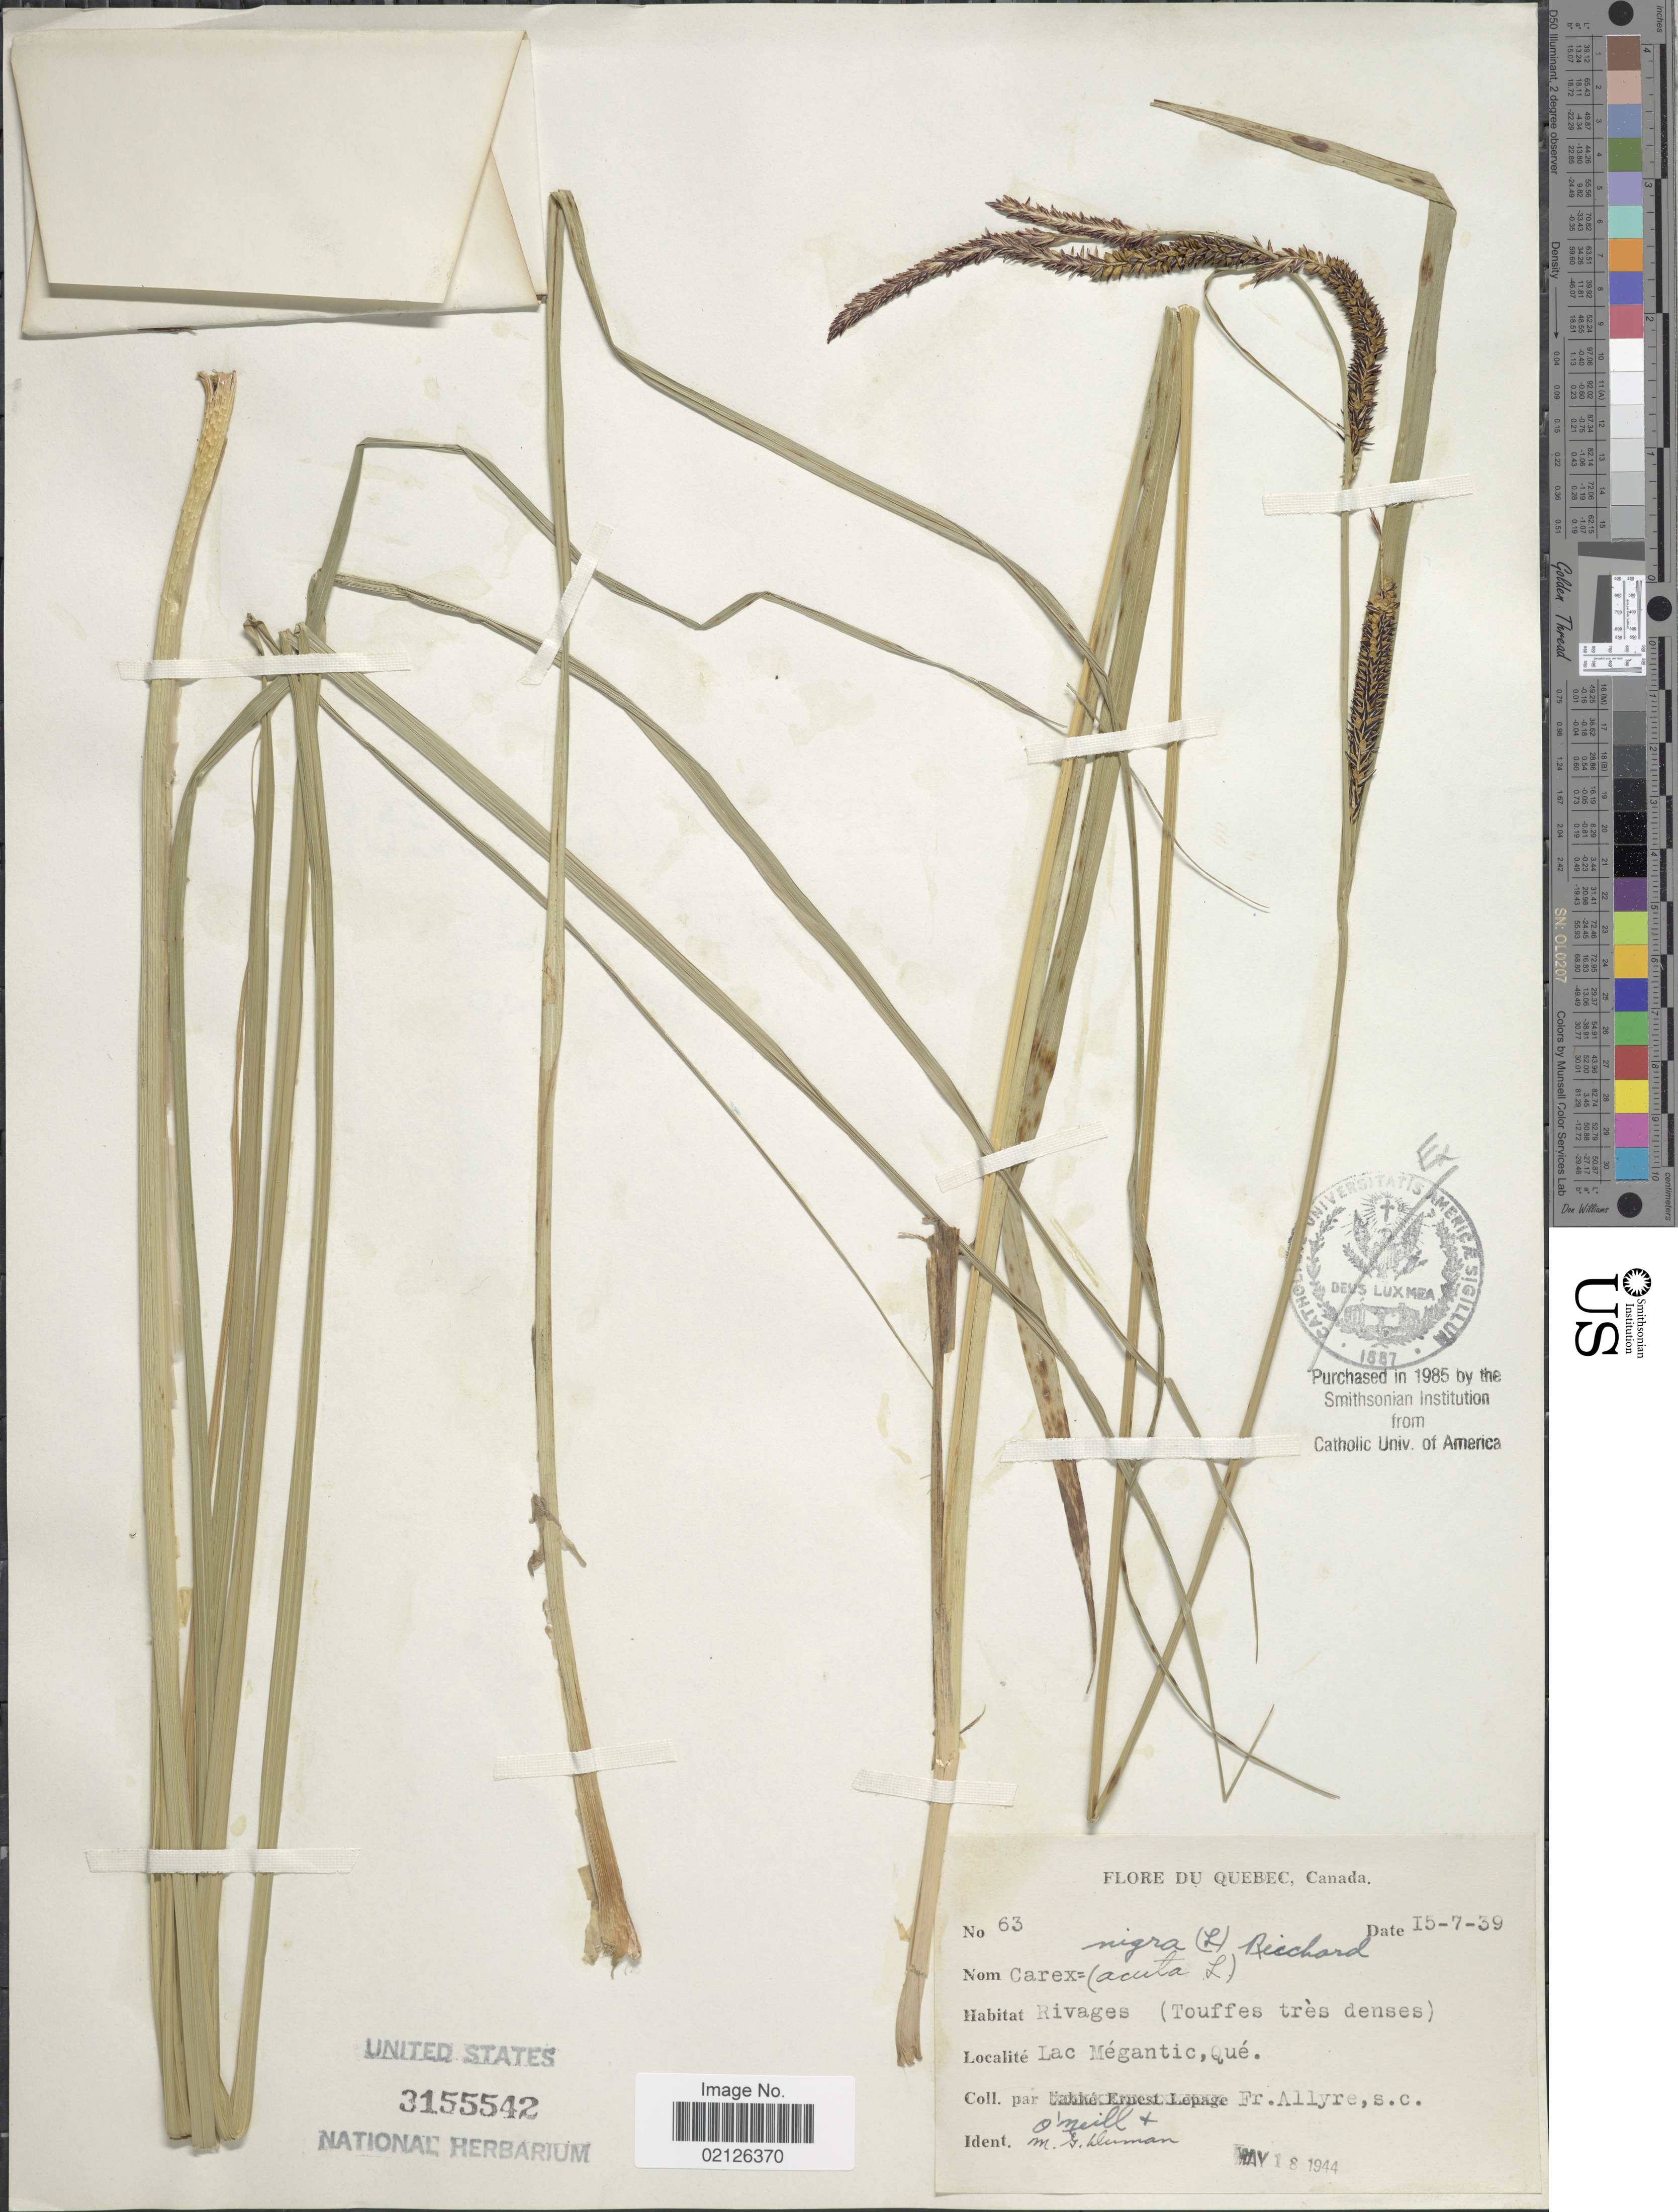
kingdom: Plantae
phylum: Tracheophyta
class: Liliopsida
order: Poales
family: Cyperaceae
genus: Carex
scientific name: Carex nigra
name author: (L.) Reichard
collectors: E. Lepage & F. Allyre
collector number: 63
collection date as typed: Transcribed d/m/y: 15/7/39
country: Canada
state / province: Quebec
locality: Rivages (Touffes très denses), Lac Mégantic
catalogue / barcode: US 3155542